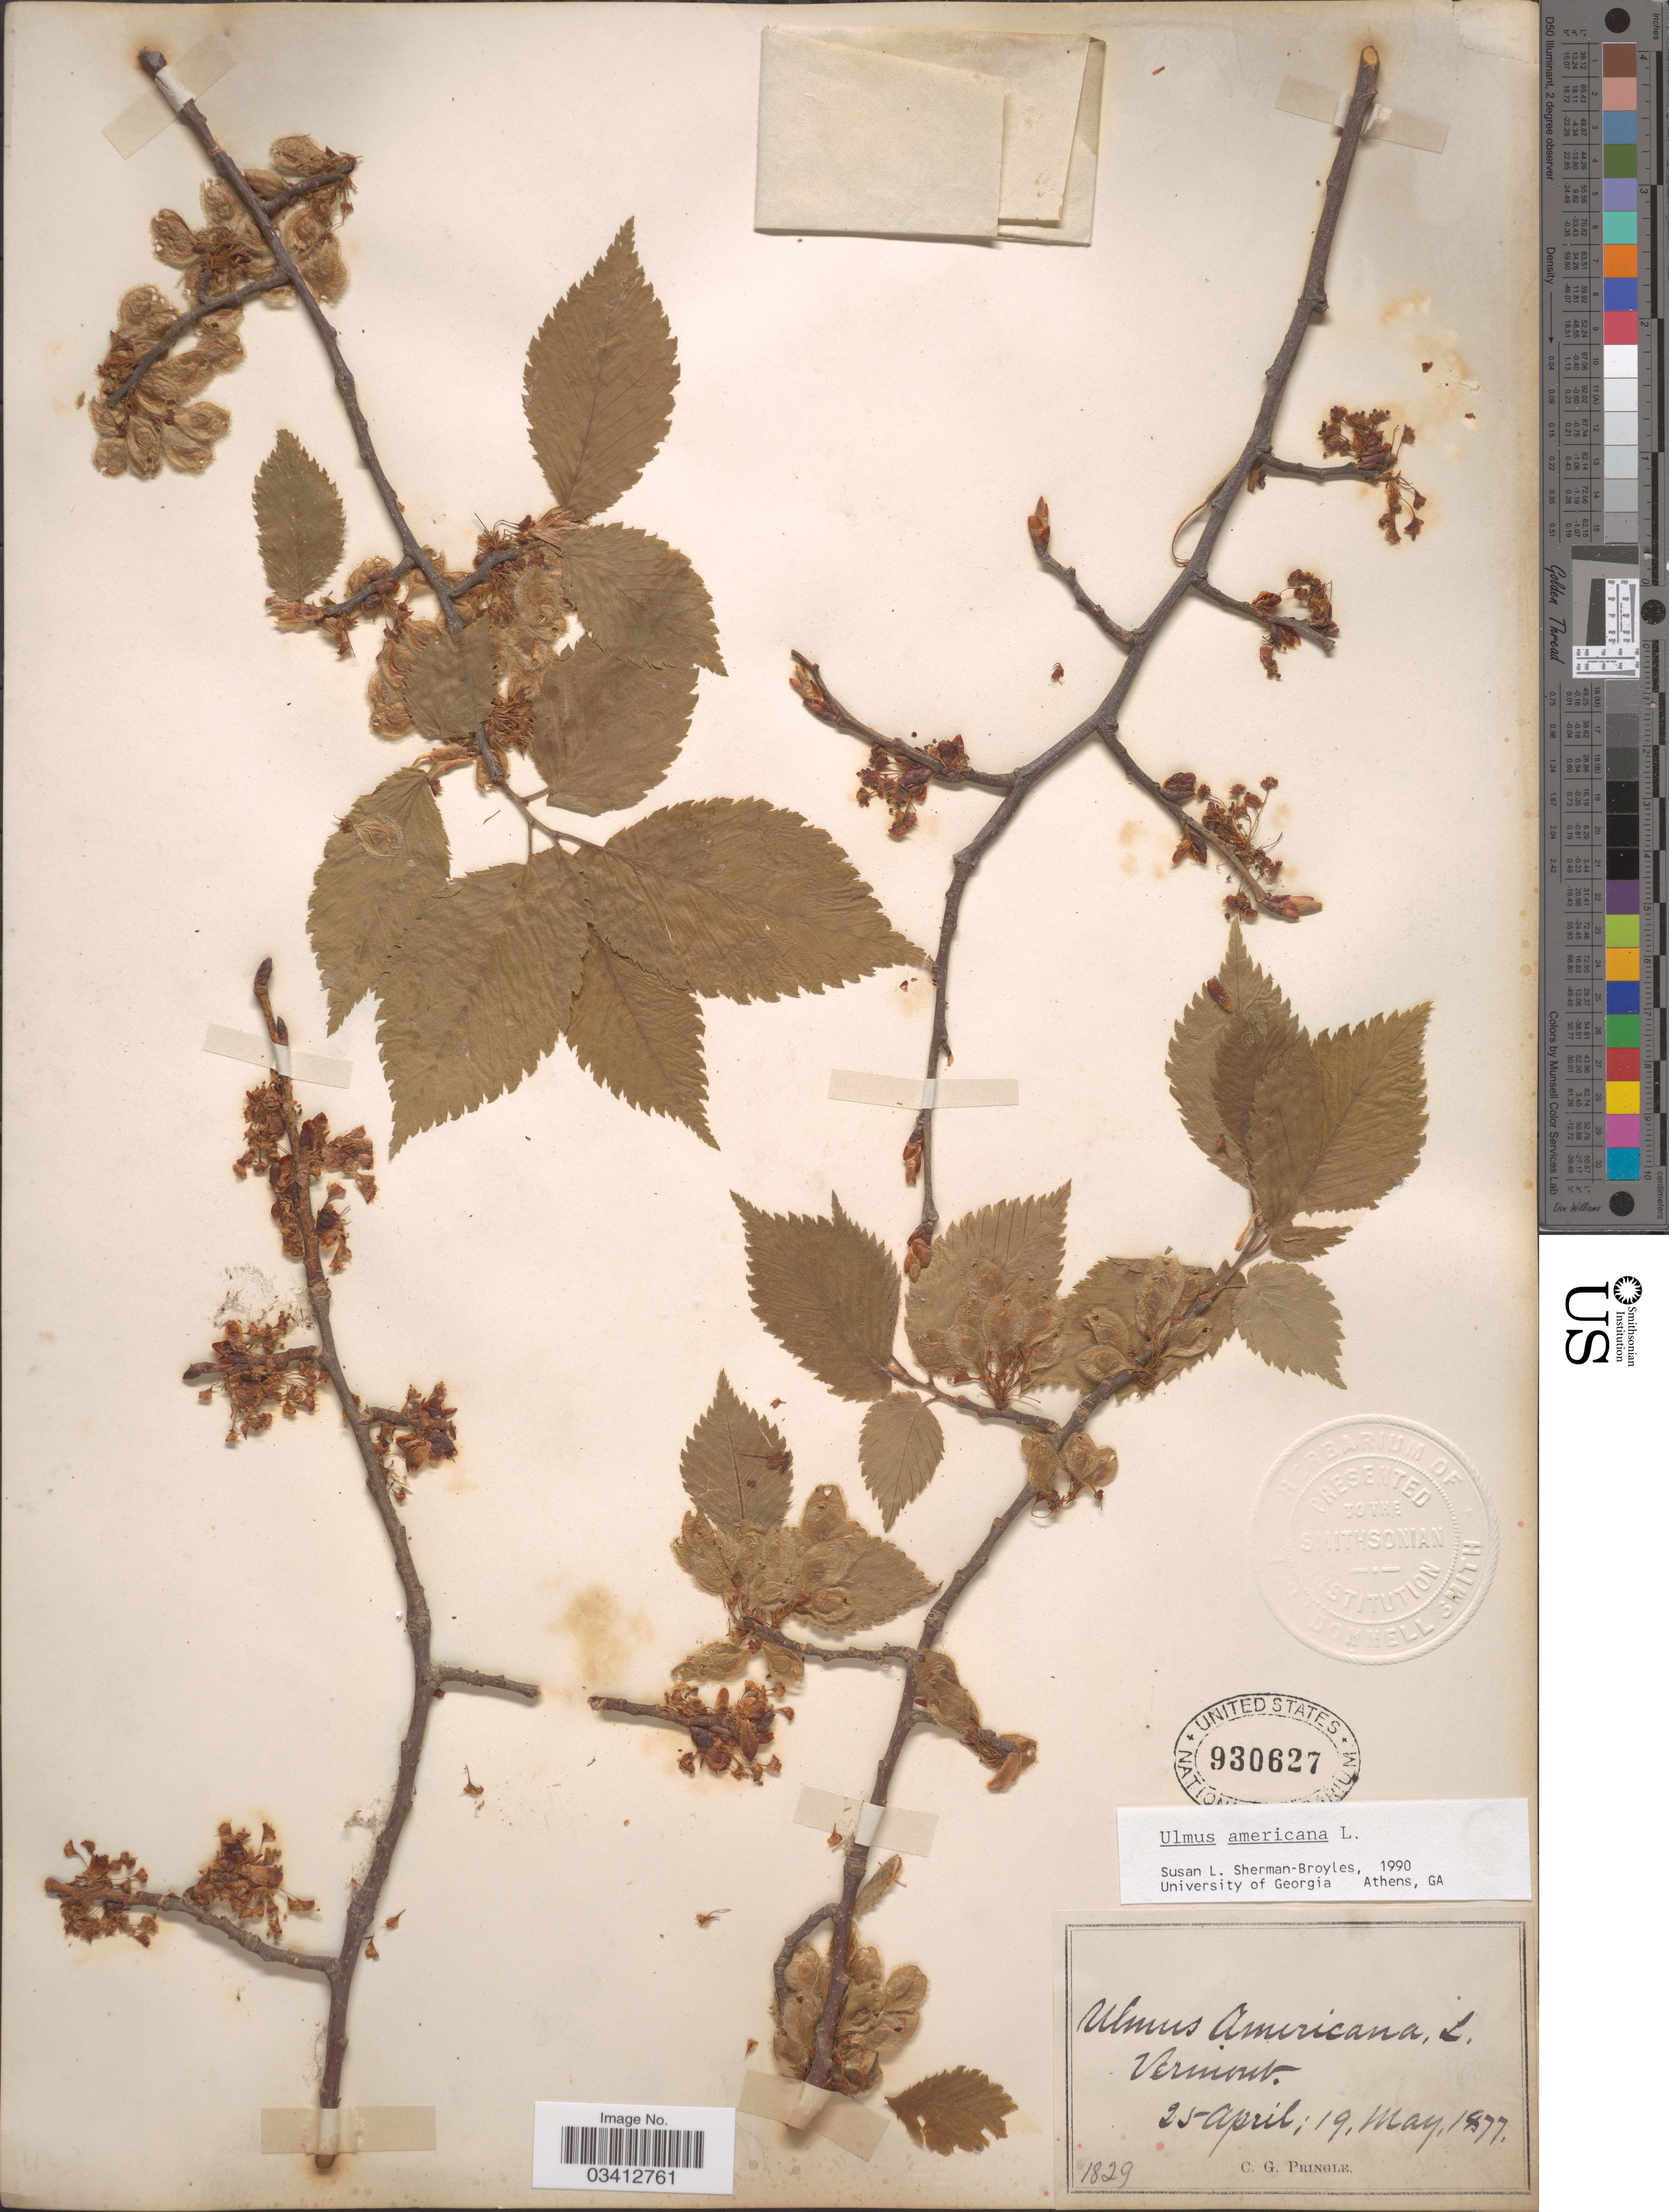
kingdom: Plantae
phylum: Tracheophyta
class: Magnoliopsida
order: Rosales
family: Ulmaceae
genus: Ulmus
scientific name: Ulmus americana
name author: L.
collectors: C. G. Pringle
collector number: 1829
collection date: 1877-04-25/1877-05-19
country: United States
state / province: Vermont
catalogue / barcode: US 930627